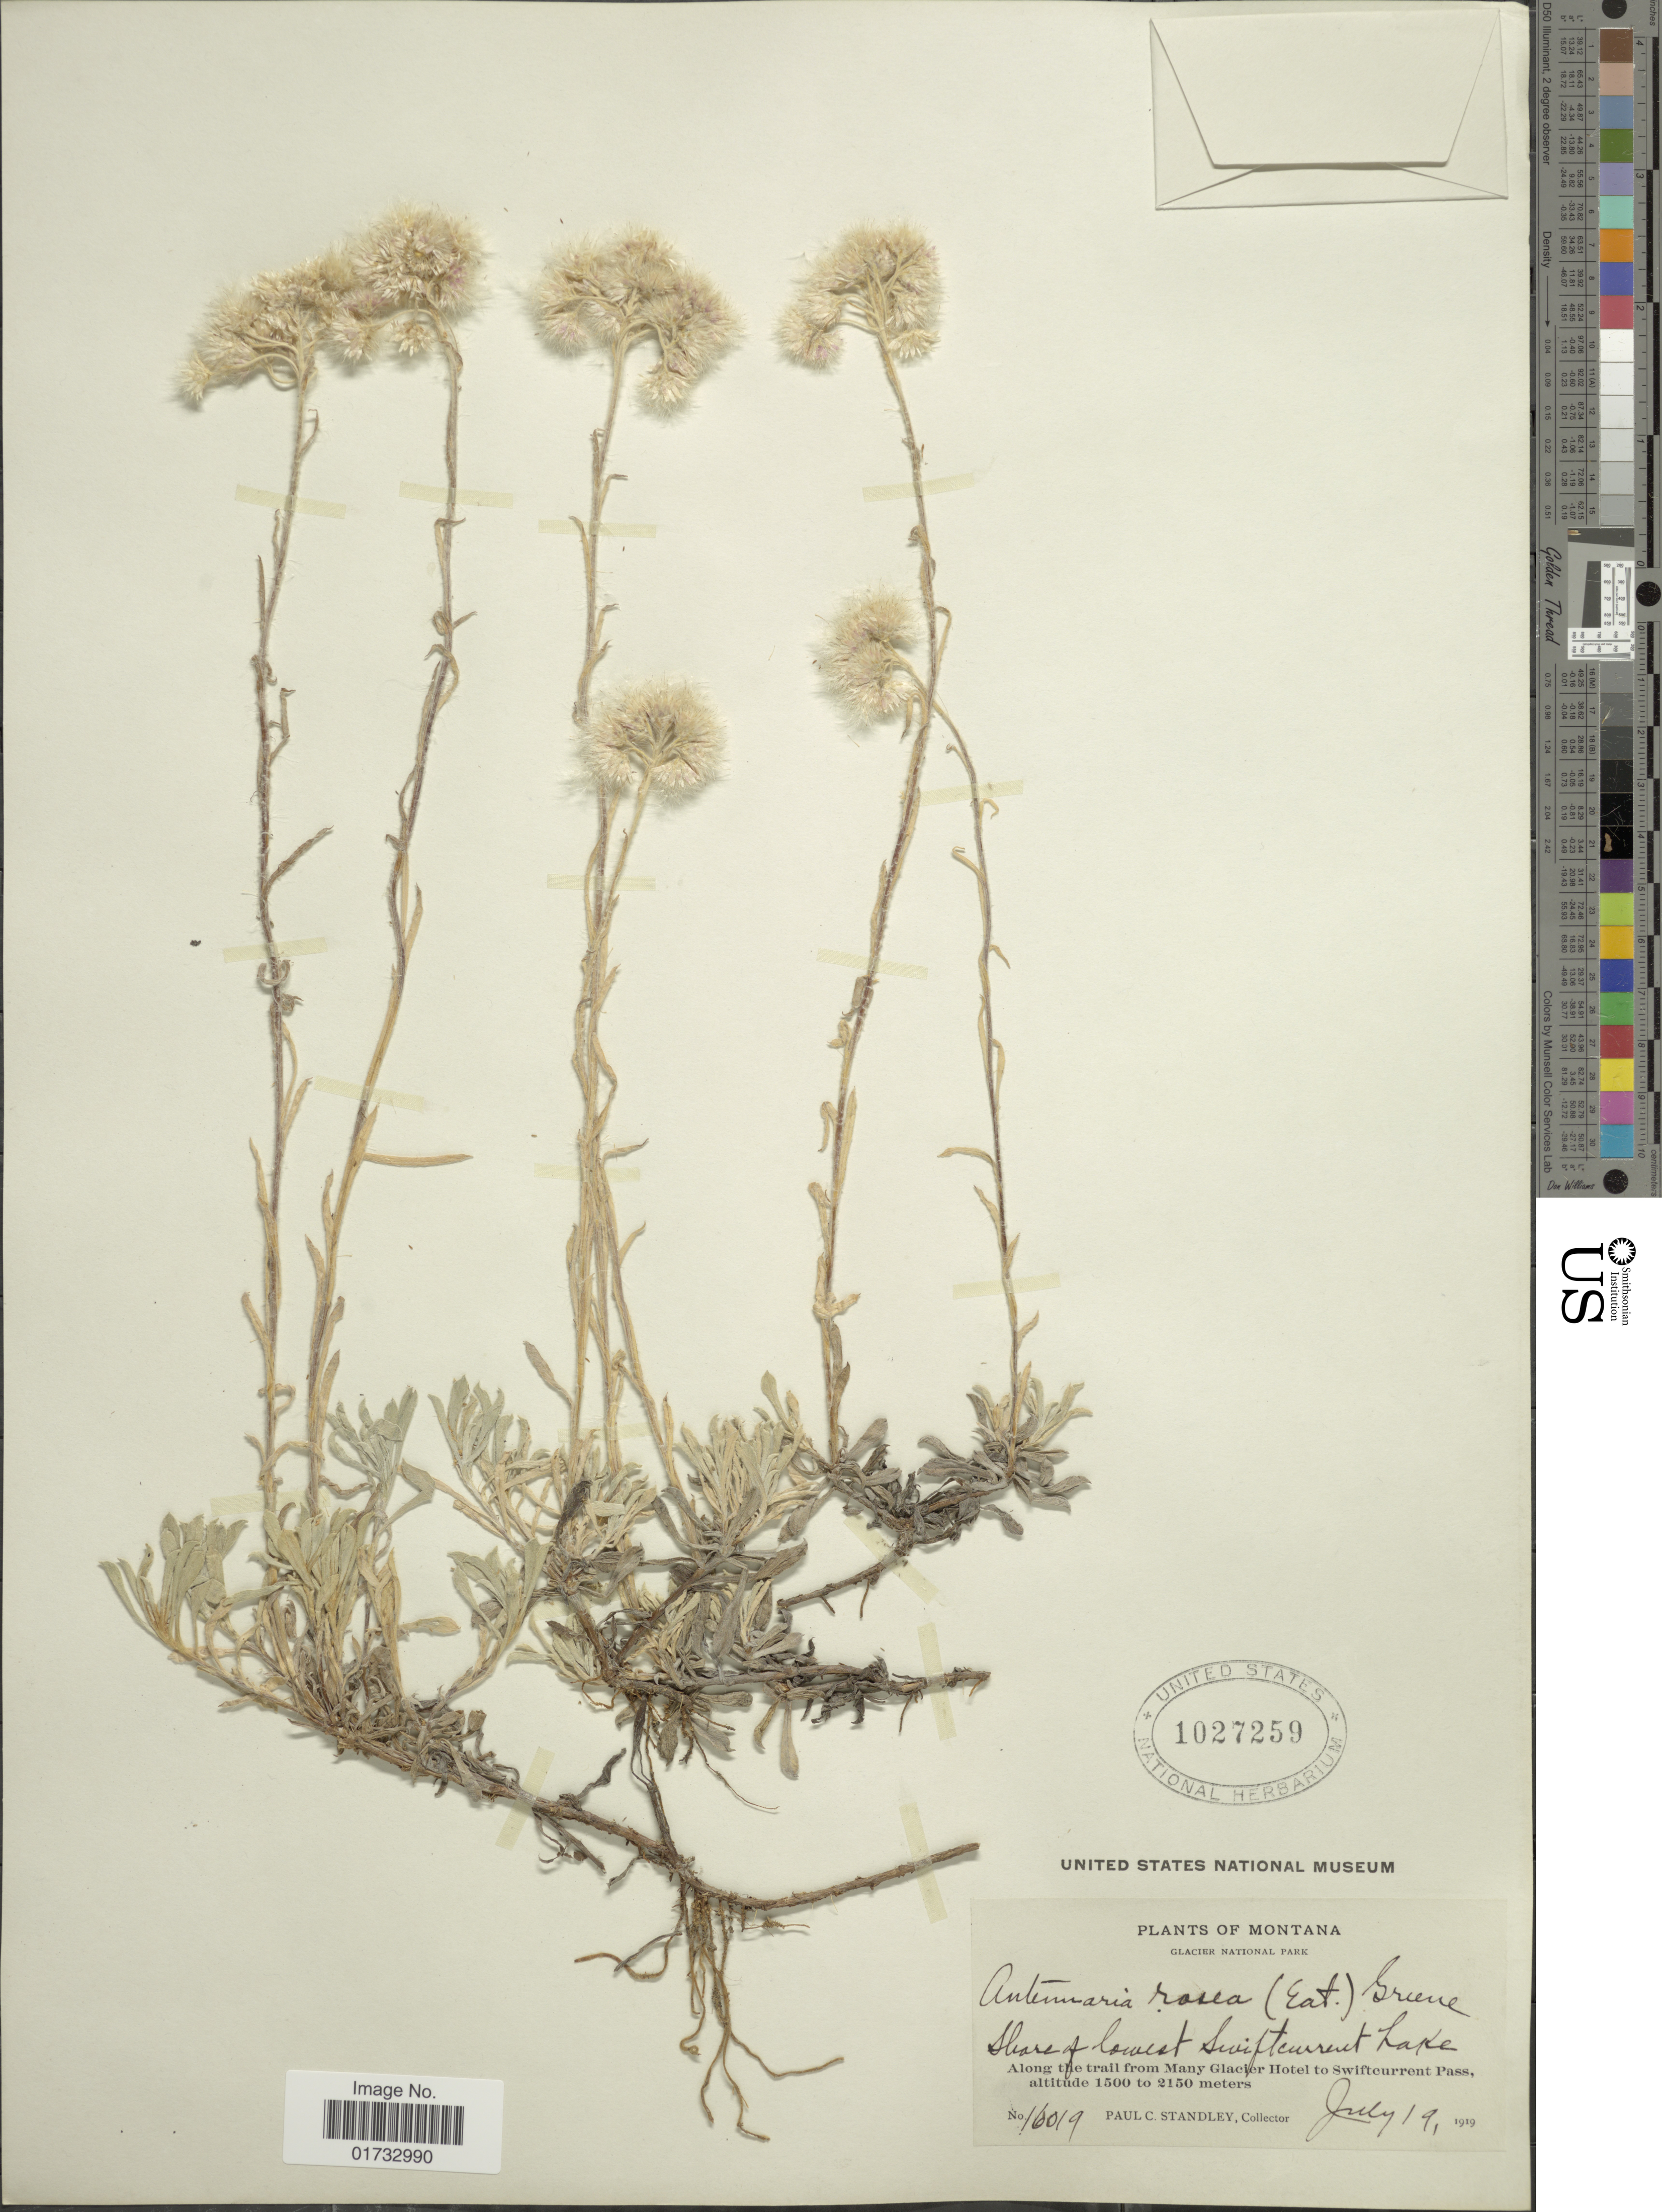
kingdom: Plantae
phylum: Tracheophyta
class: Magnoliopsida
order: Asterales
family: Asteraceae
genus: Antennaria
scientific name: Antennaria rosea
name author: Greene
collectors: P. C. Standley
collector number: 16019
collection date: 1919-07-19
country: United States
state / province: Montana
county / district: Glacier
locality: Glacier National Park, shore of lowest Swiftcurrent Lake, along the trail from Many Glacier Hotel to Swfitcurrent Pass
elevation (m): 1500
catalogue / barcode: US 1027259